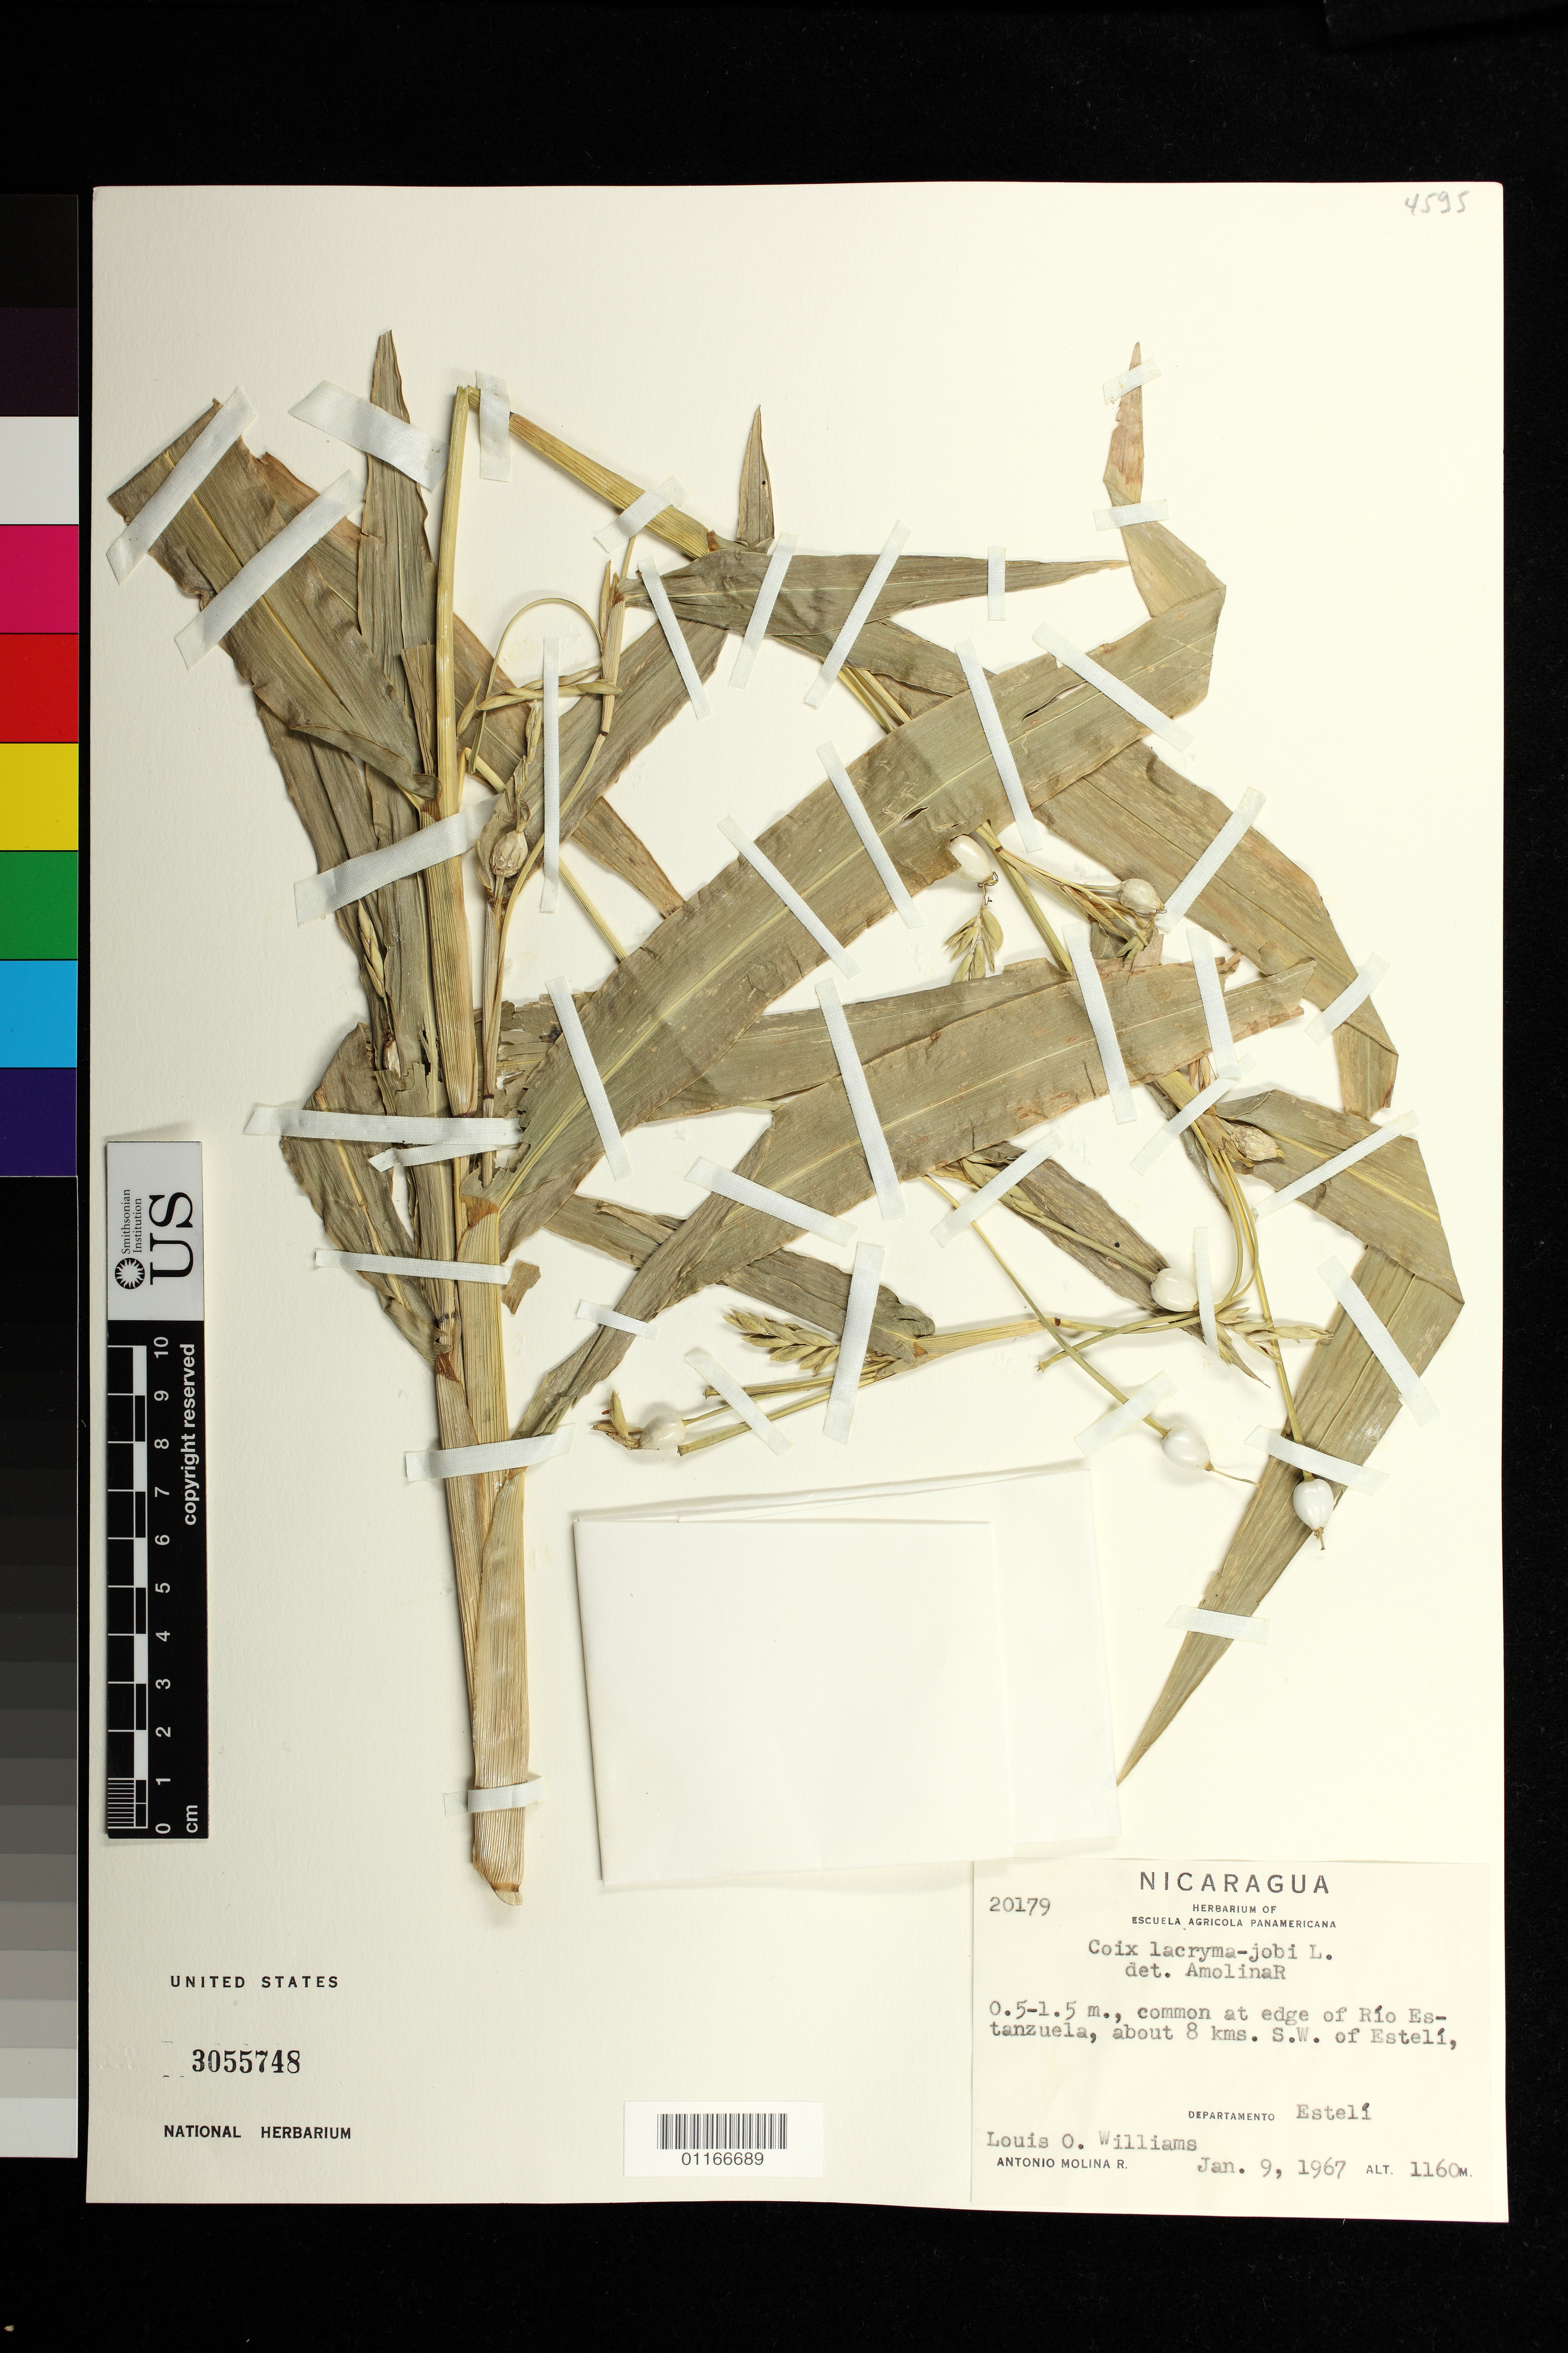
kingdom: Plantae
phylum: Tracheophyta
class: Liliopsida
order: Poales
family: Poaceae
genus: Coix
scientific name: Coix lacryma-jobi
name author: L.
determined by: Amolina R.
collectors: L. O. Williams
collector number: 20179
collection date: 1967-01-09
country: Nicaragua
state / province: Estelí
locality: About 8 kms SW of Esteli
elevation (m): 0.5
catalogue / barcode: US 3055748